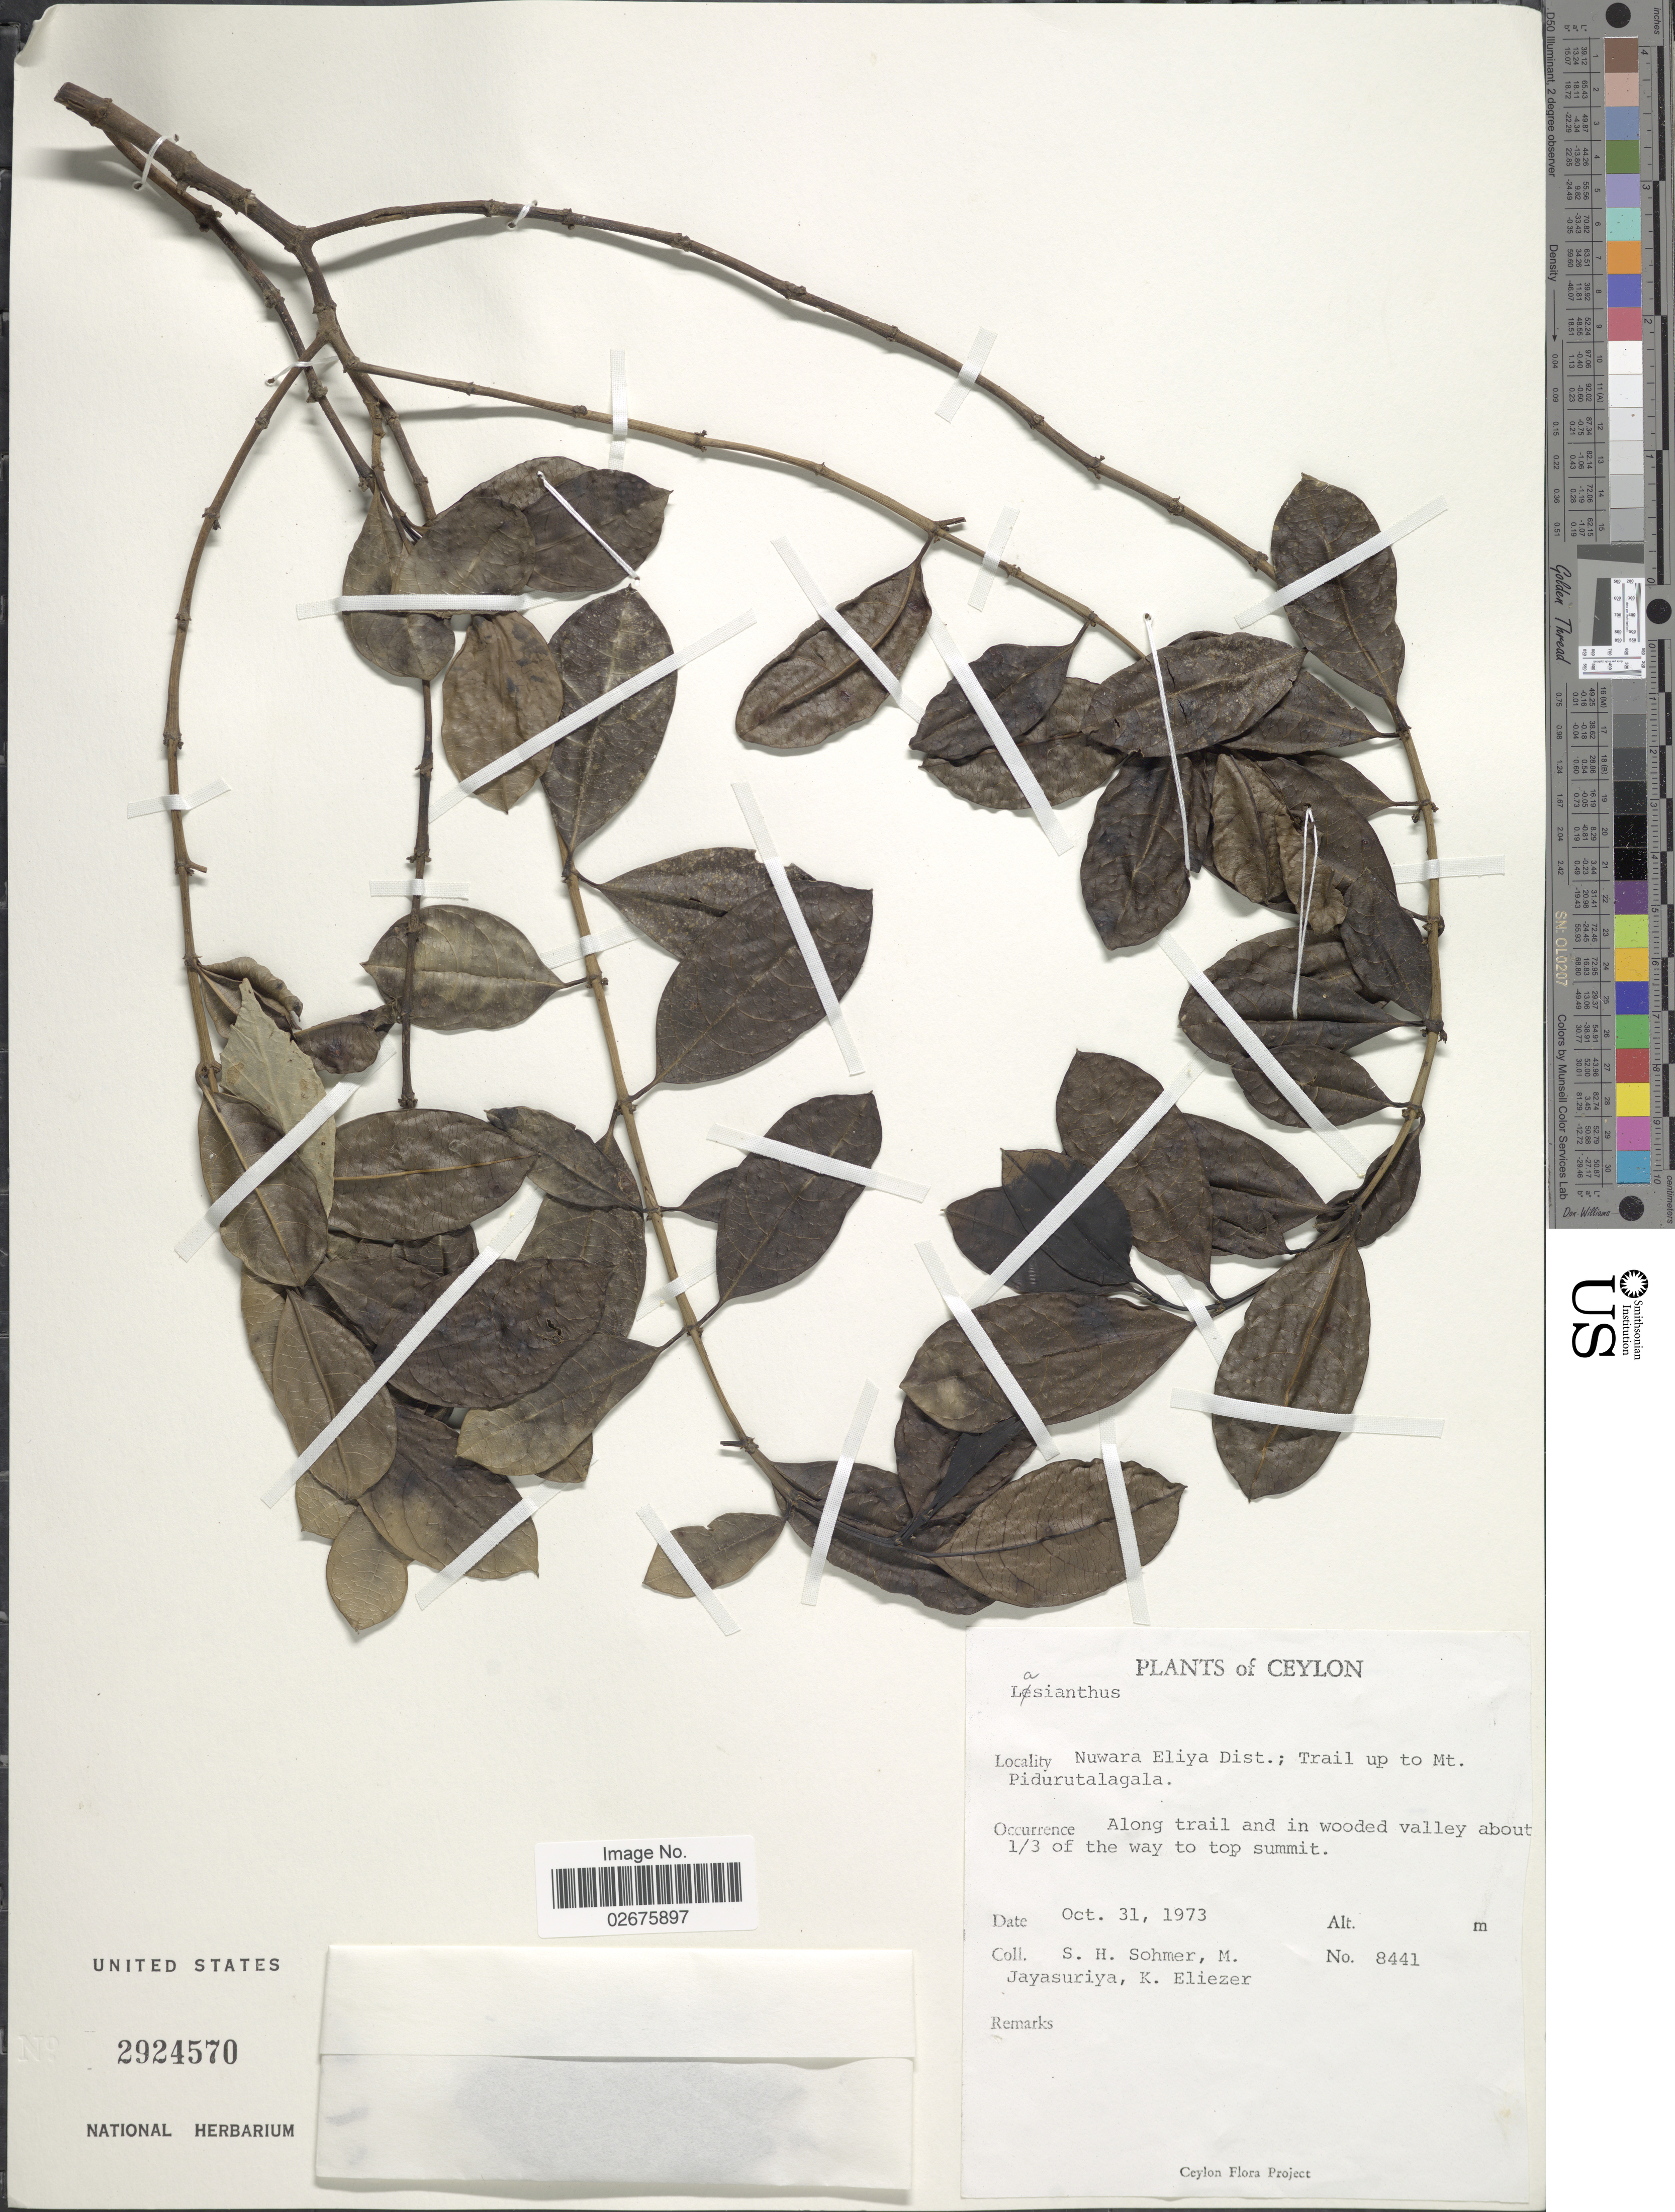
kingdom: Plantae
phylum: Tracheophyta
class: Magnoliopsida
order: Gentianales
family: Rubiaceae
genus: Lasianthus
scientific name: Lasianthus sp.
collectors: S. H. Sohmer, M. Jayasuriya & K. Eliezer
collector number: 8441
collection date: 1973-10-31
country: Sri Lanka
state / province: Central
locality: Ceylon, Nuwara Eliya Dist.; Trail up to Mt Pidurutalagala, Along trail and in wooded valley about 1/3 of the way to top summit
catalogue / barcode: US 2924570